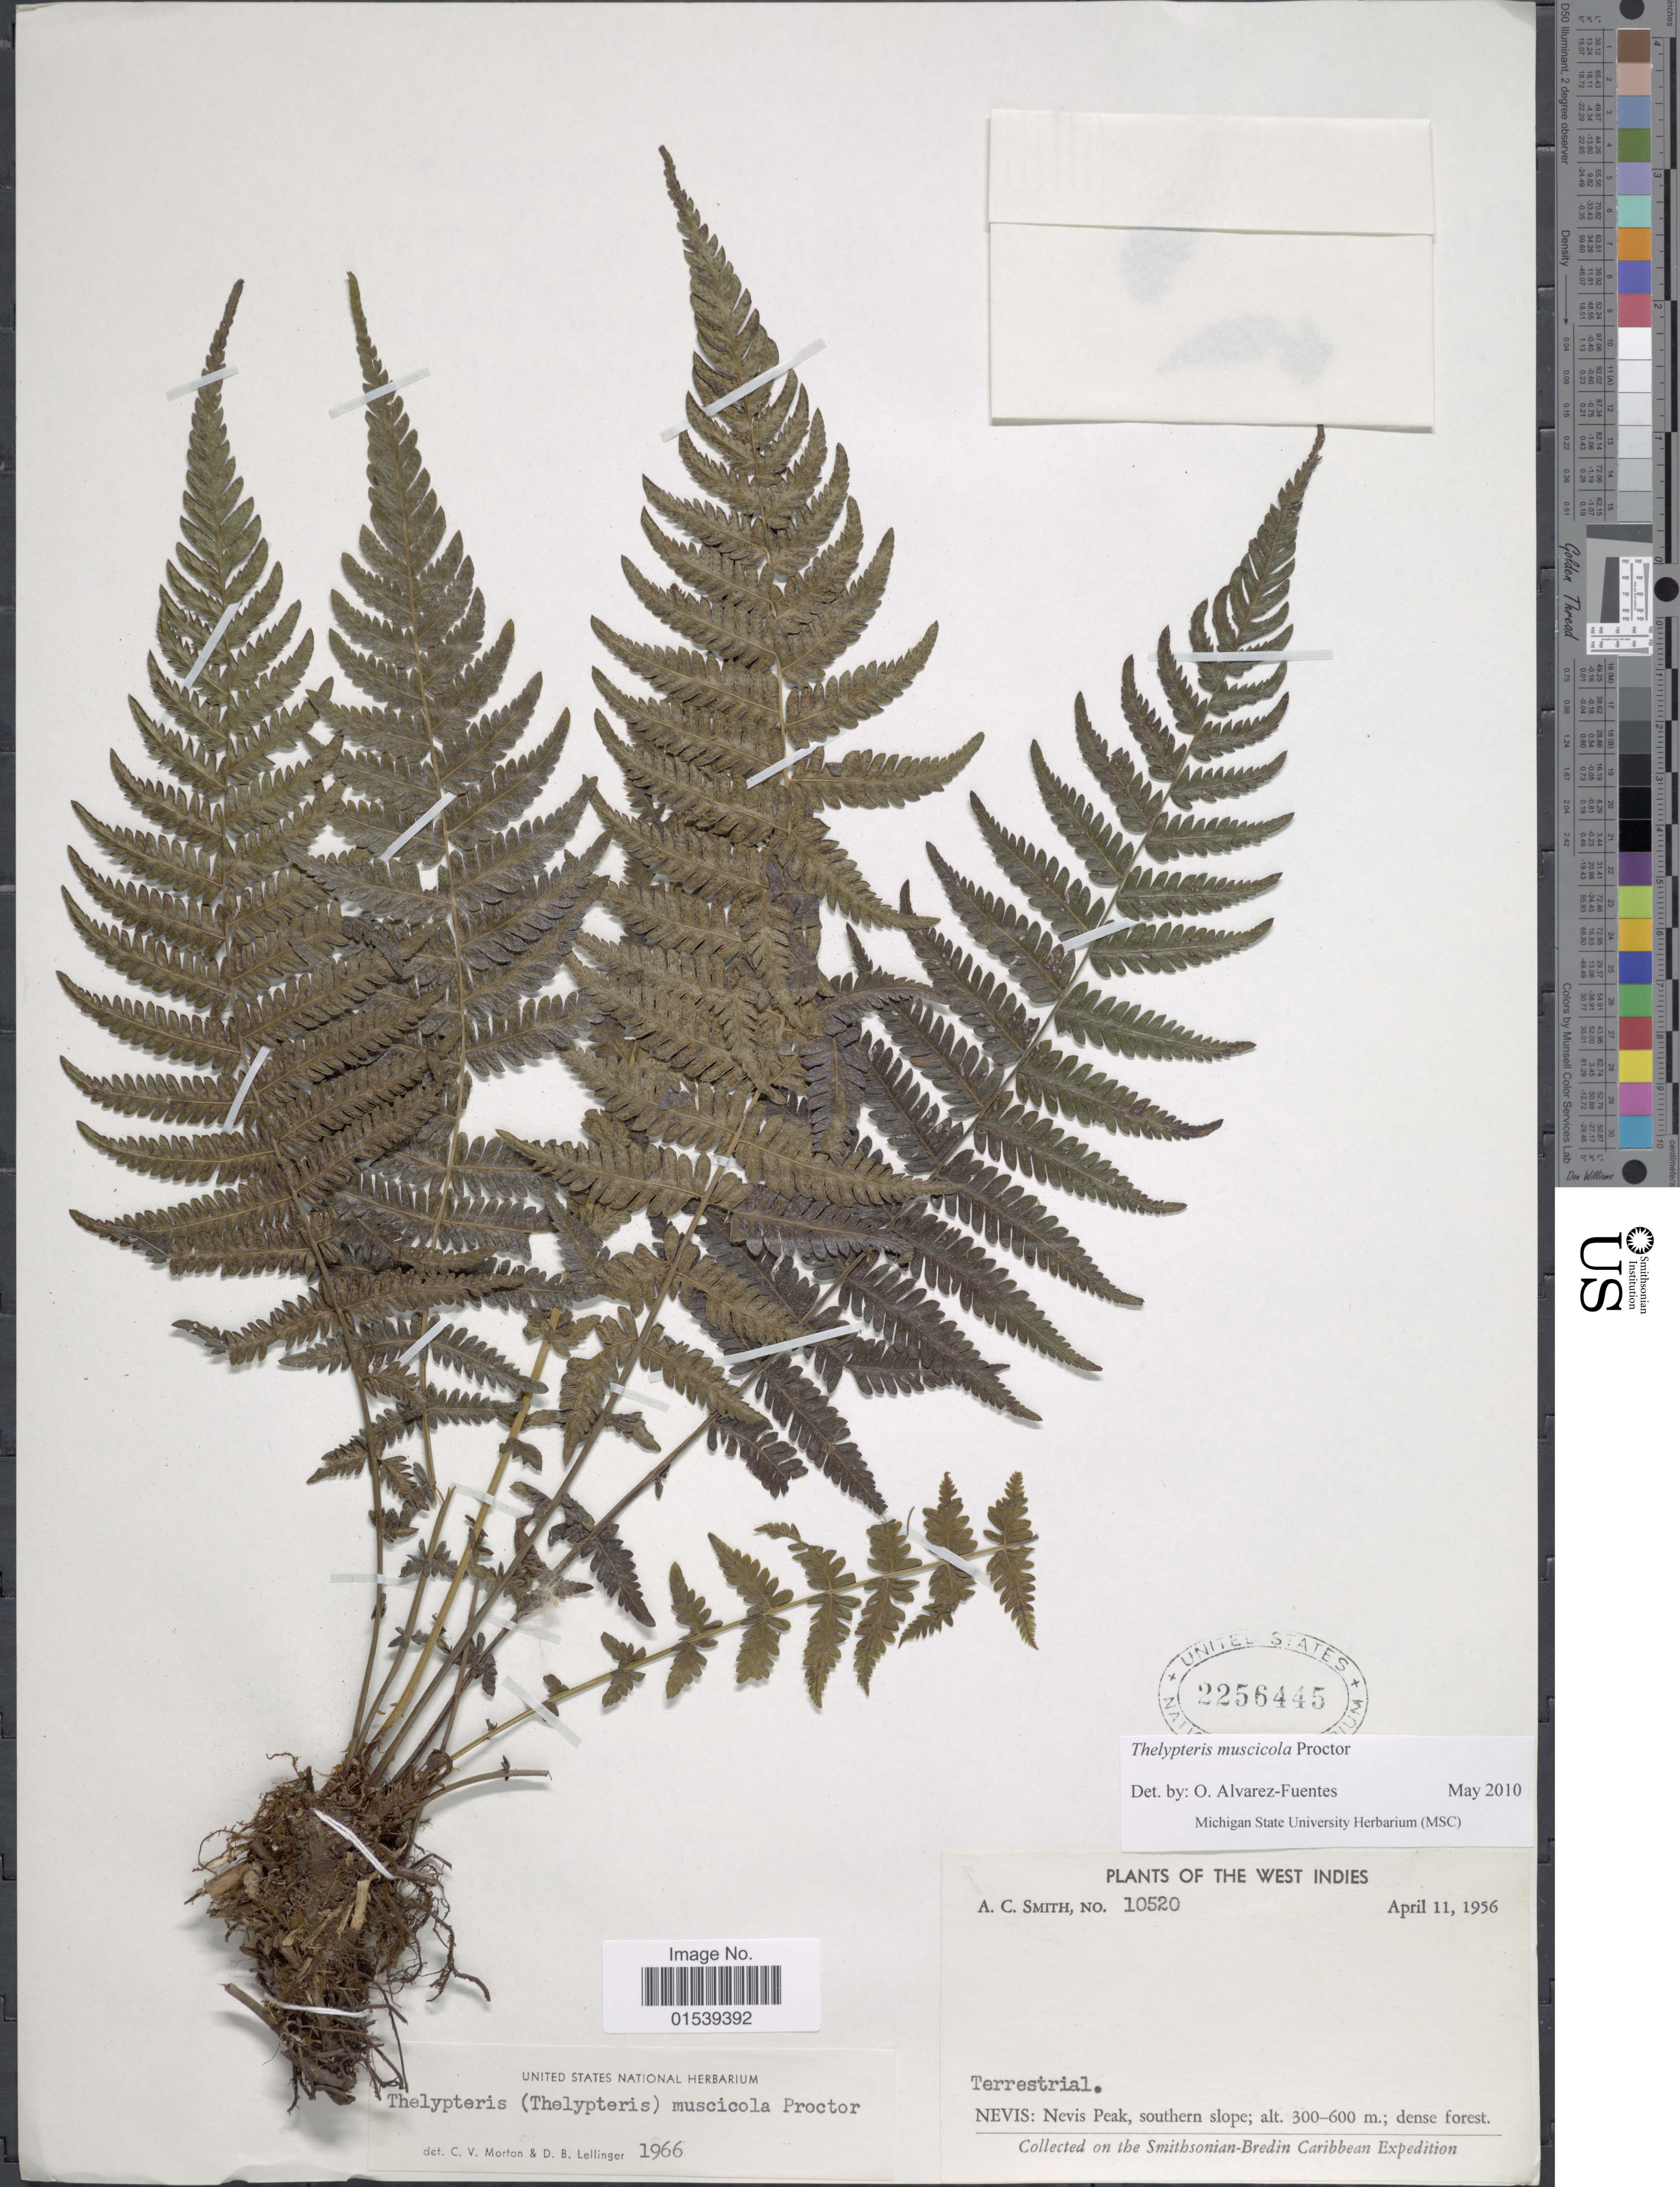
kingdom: Plantae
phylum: Tracheophyta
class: Polypodiopsida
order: Polypodiales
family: Thelypteridaceae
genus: Amauropelta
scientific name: Amauropelta musicola (Proctor) comb. nov., ined 2015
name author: (Proctor)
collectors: A. C. Smith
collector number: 10520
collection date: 1956-04-11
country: St. Christopher-Nevis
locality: West Indies, Nevis: Nevis Peak, southern slope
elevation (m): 300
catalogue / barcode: US 2256445